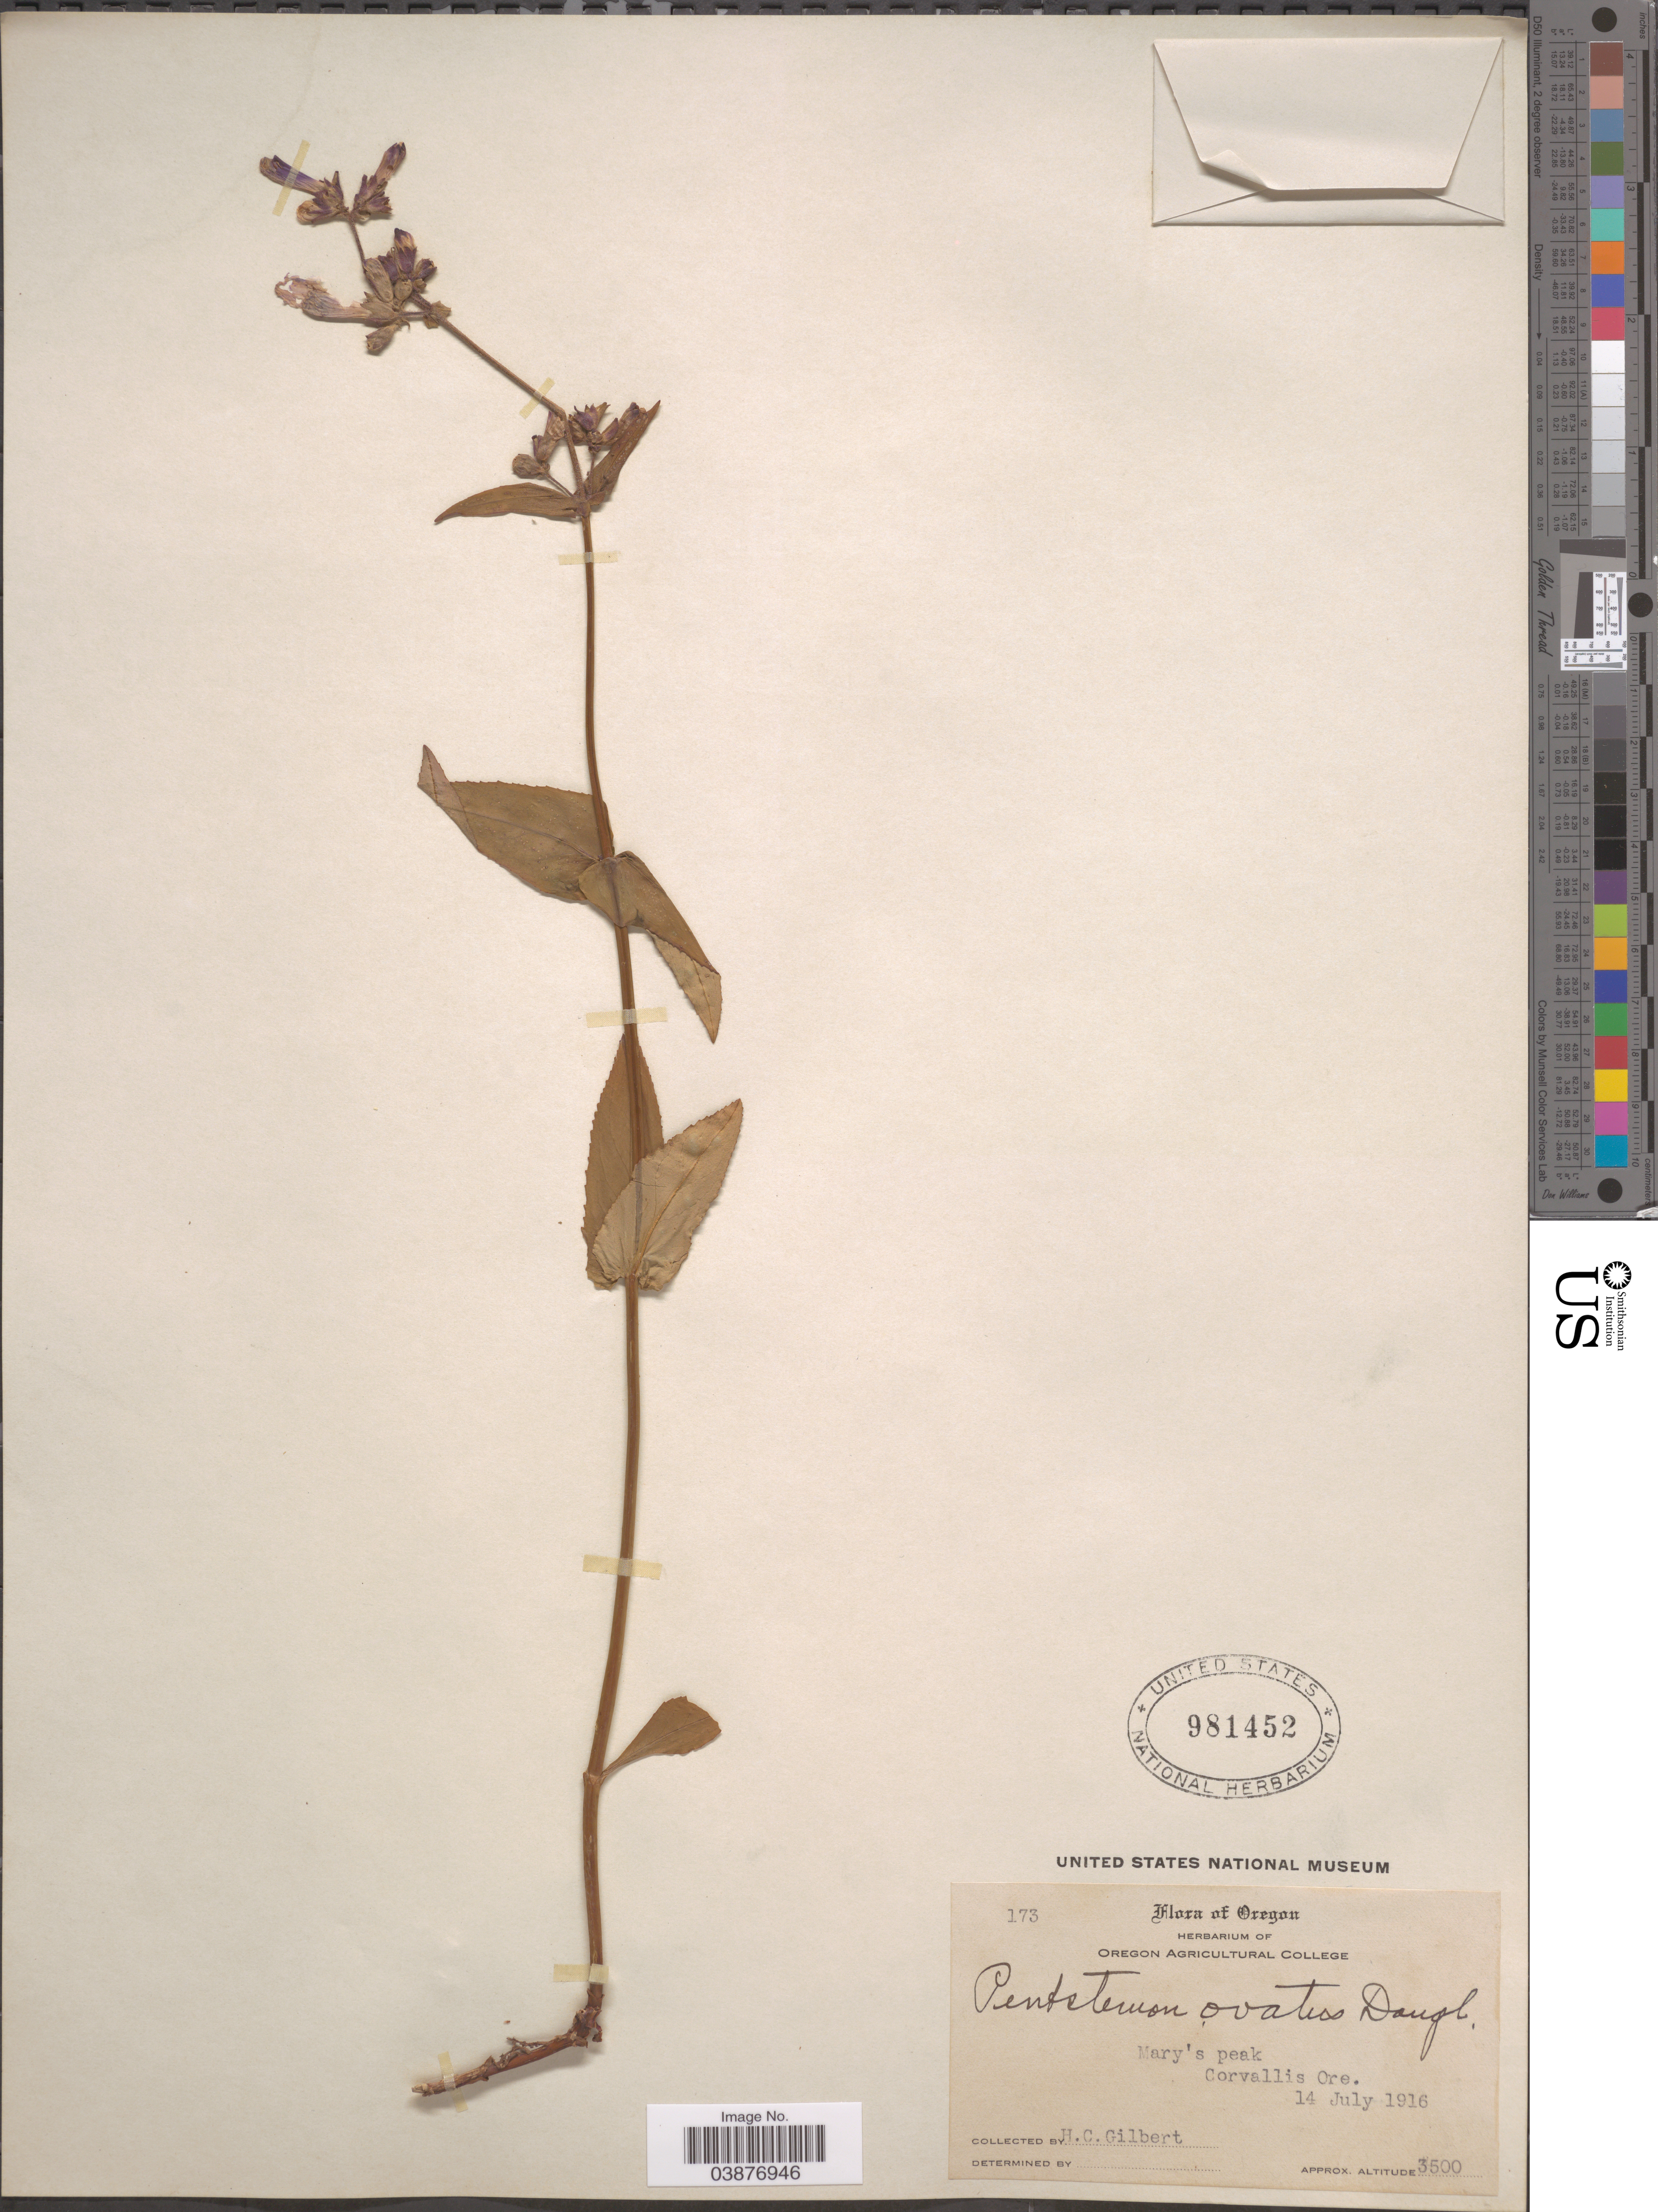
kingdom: Plantae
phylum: Tracheophyta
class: Magnoliopsida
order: Lamiales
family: Plantaginaceae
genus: Penstemon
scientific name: Penstemon ovatus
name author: Douglas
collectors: H. Gilbert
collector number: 173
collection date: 1916-07-14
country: United States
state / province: Oregon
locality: Mary's peak. Corvallis.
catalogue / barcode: US 981452